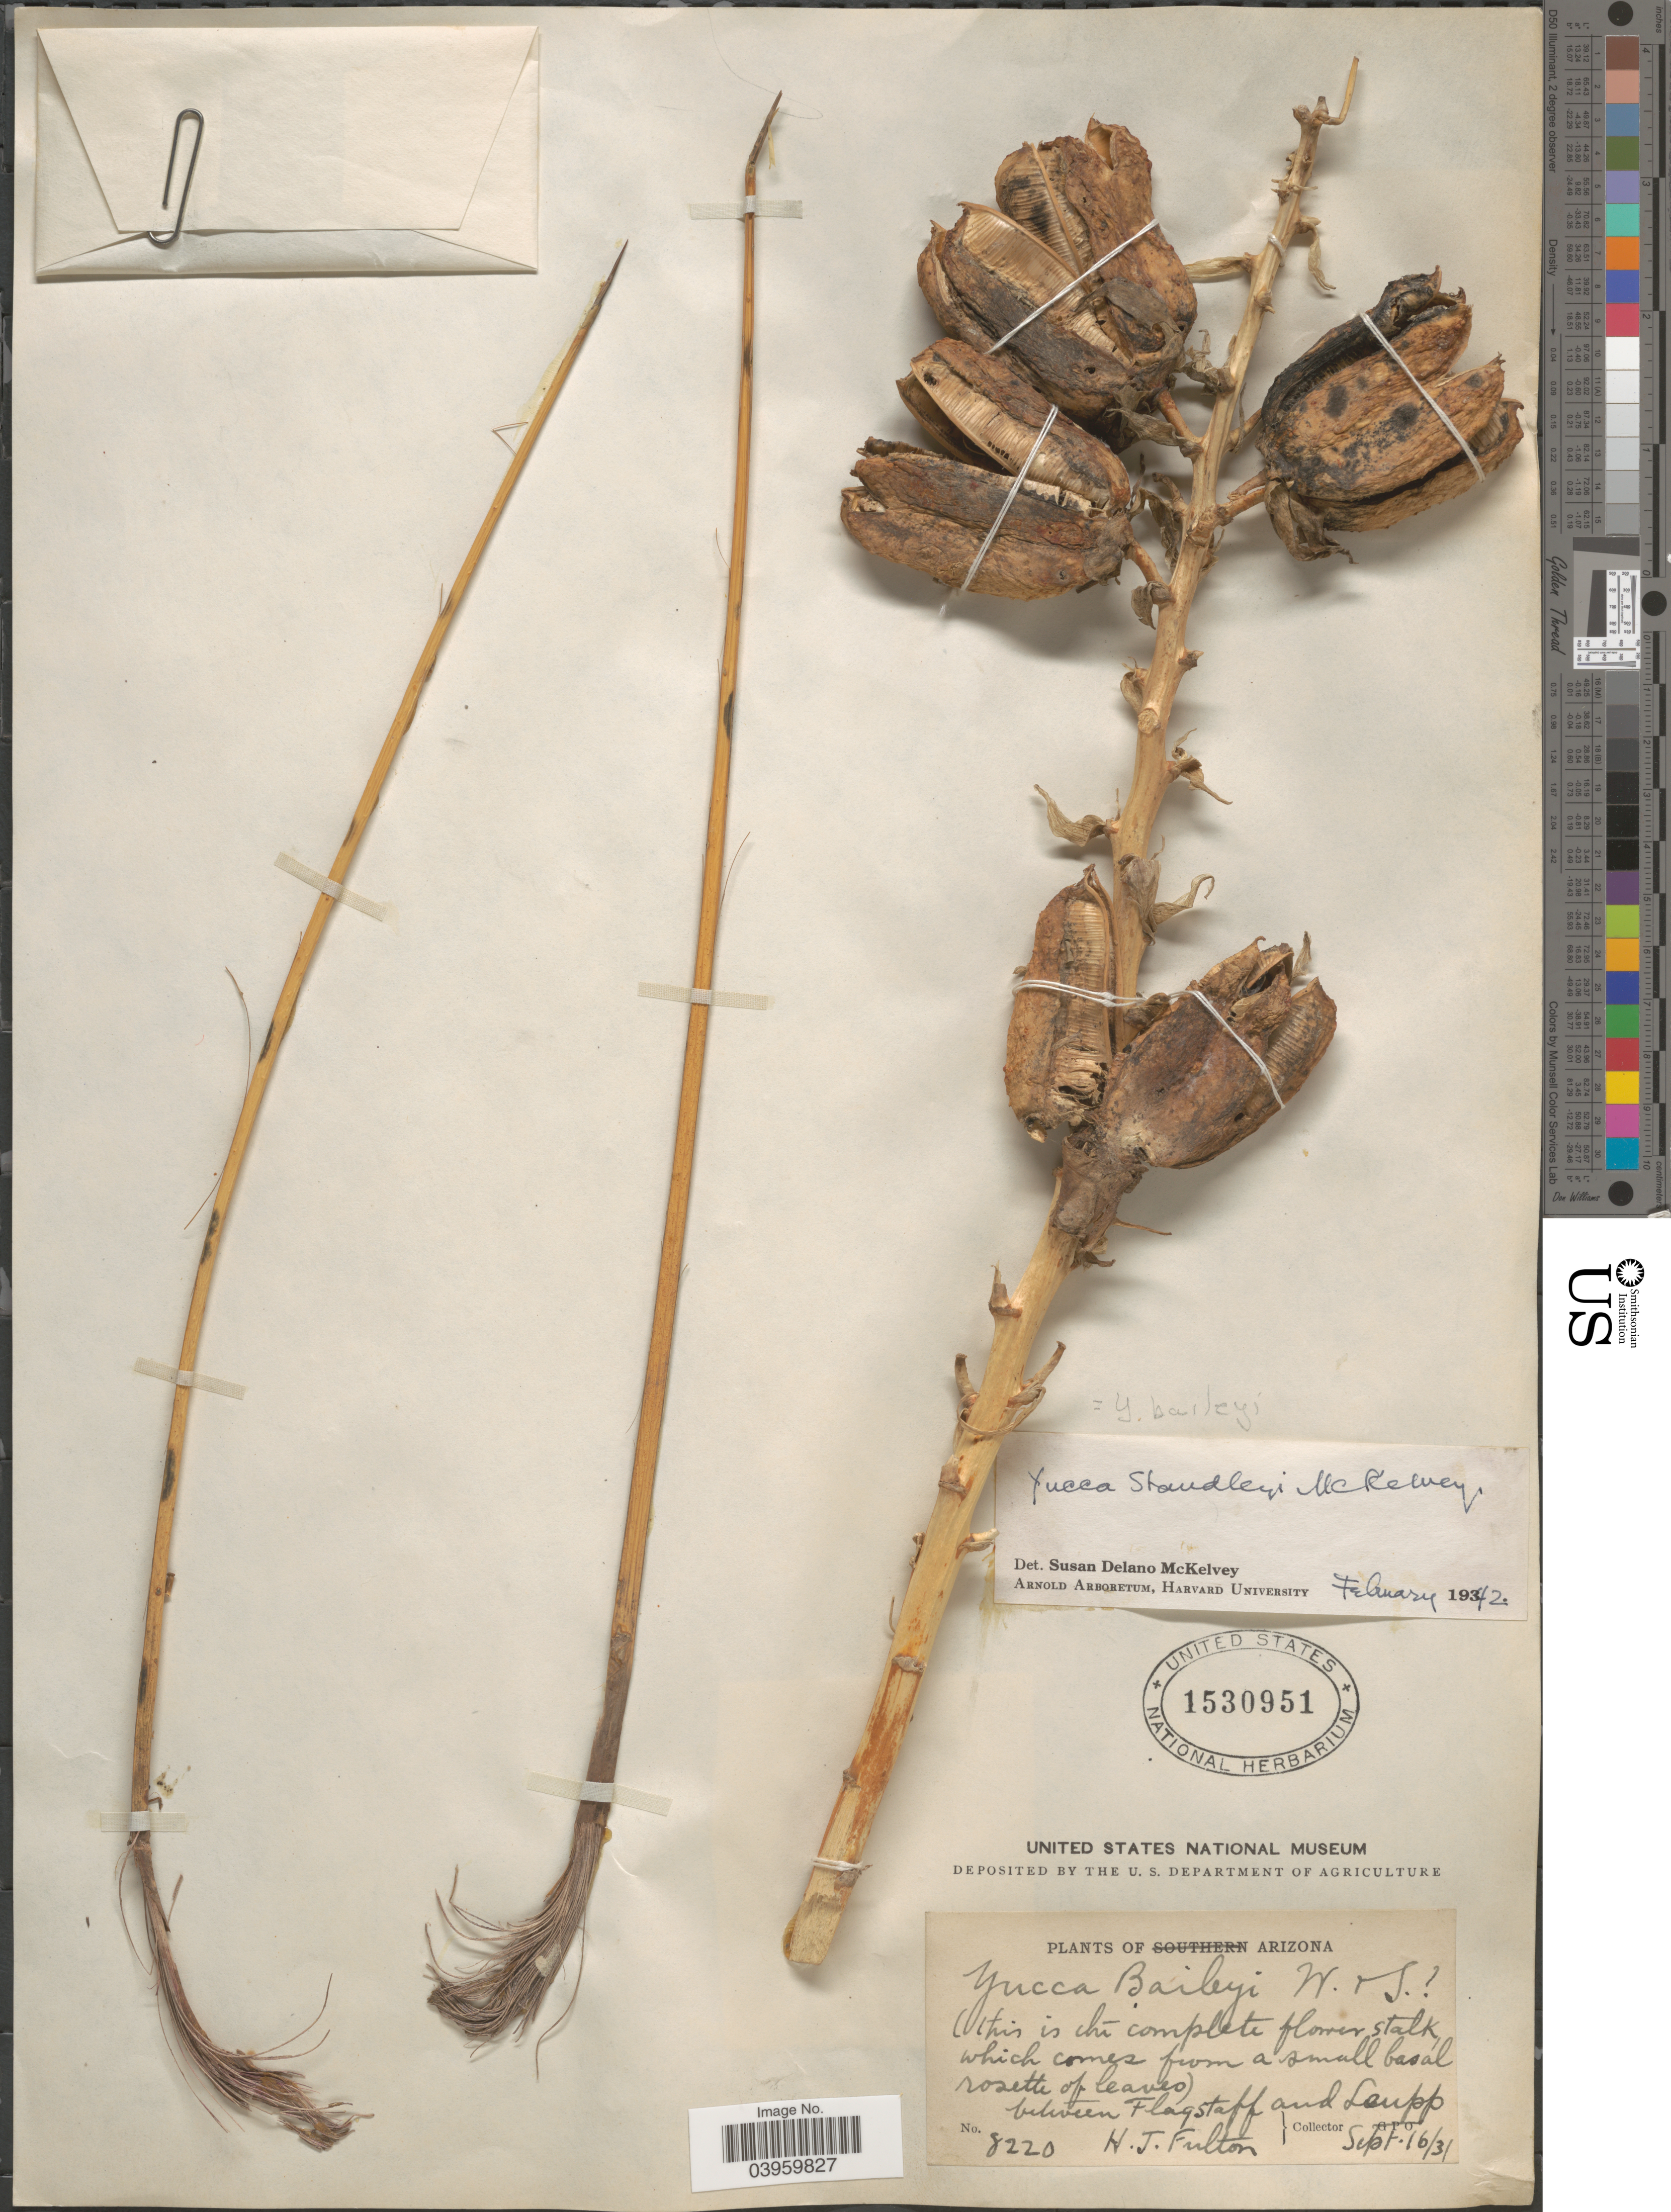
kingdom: Plantae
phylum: Tracheophyta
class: Liliopsida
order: Asparagales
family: Asparagaceae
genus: Yucca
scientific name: Yucca baileyi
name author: Wooton & Standl.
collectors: H. Fulton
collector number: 8220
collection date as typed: Transcribed d/m/y: 16/9/31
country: United States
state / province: Arizona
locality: Between Flagstaff and Laupp.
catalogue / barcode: US 1530951